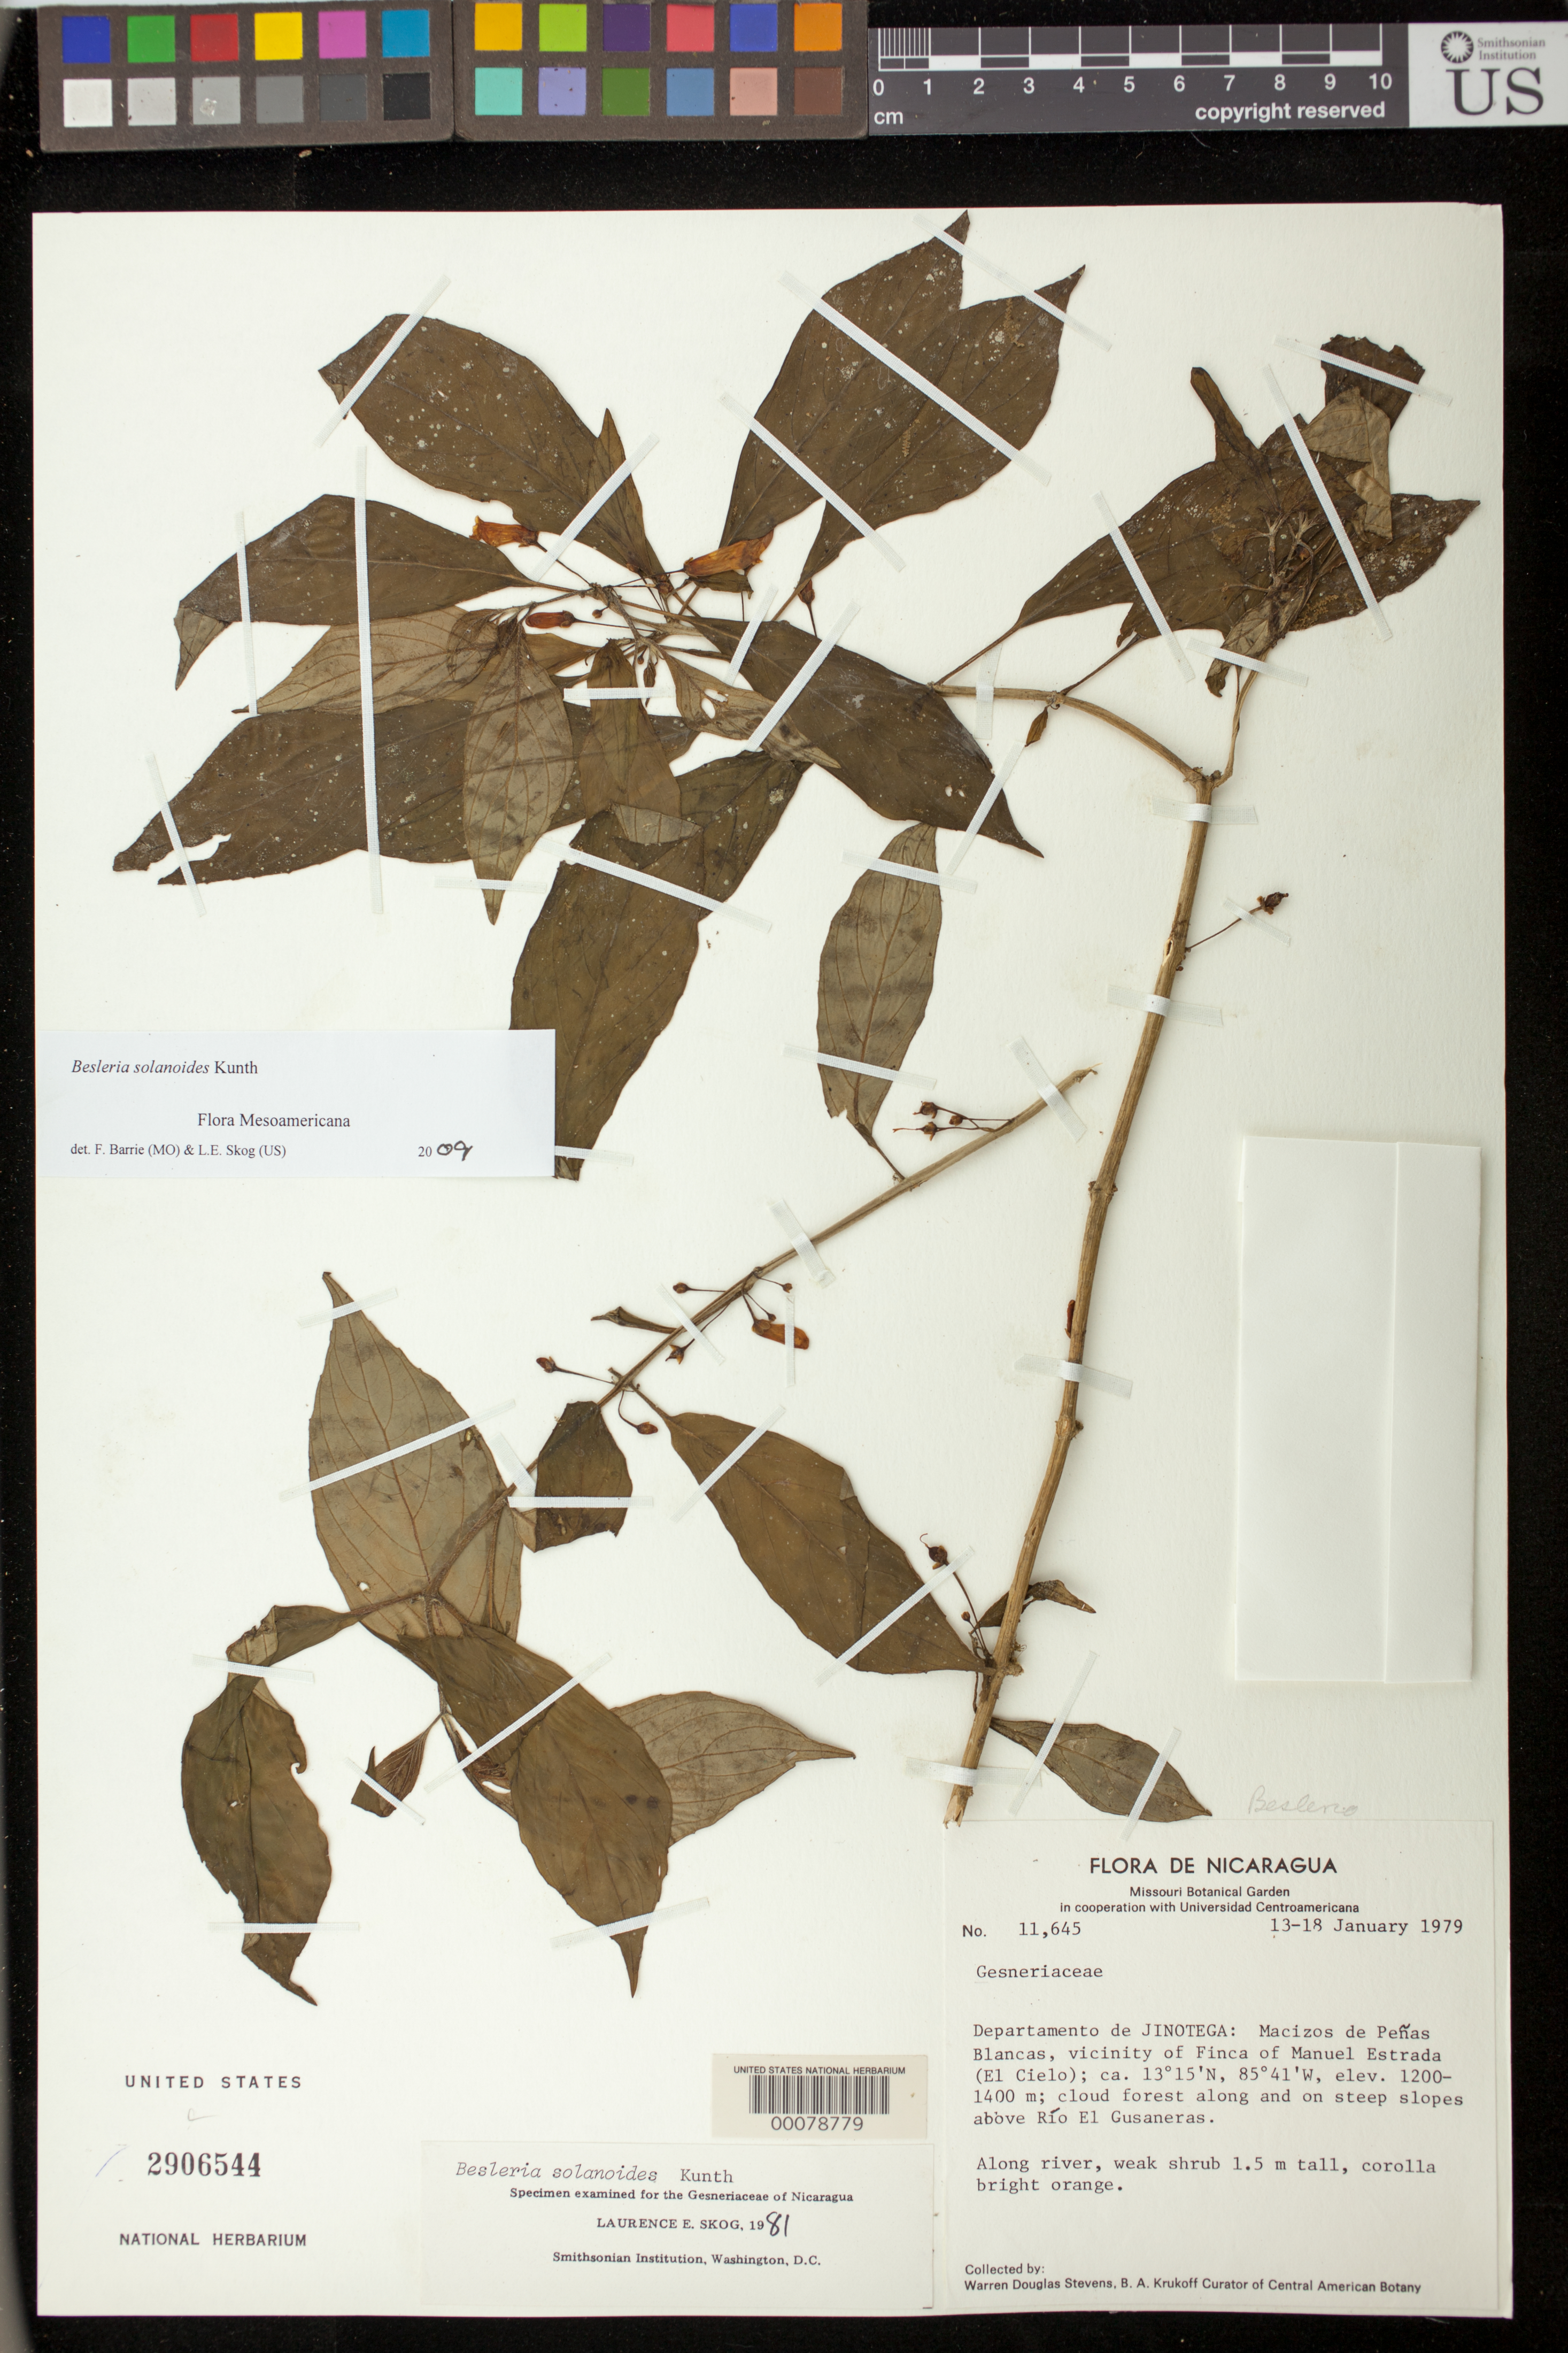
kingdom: Plantae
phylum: Tracheophyta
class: Magnoliopsida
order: Lamiales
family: Gesneriaceae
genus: Besleria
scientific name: Besleria solanoides var. solanoides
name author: Kunth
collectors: W. D. Stevens & B. A. Krukoff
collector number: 11645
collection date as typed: Jan 1979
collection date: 1979-01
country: Nicaragua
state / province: Jinotega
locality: Macizos de Penas Blancas, vicinity of Finca of Manuel Estrada (El Cielo), above Rio el Gusaneras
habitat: Cloud forest along and on steep slopes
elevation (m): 1200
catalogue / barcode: US 2906544